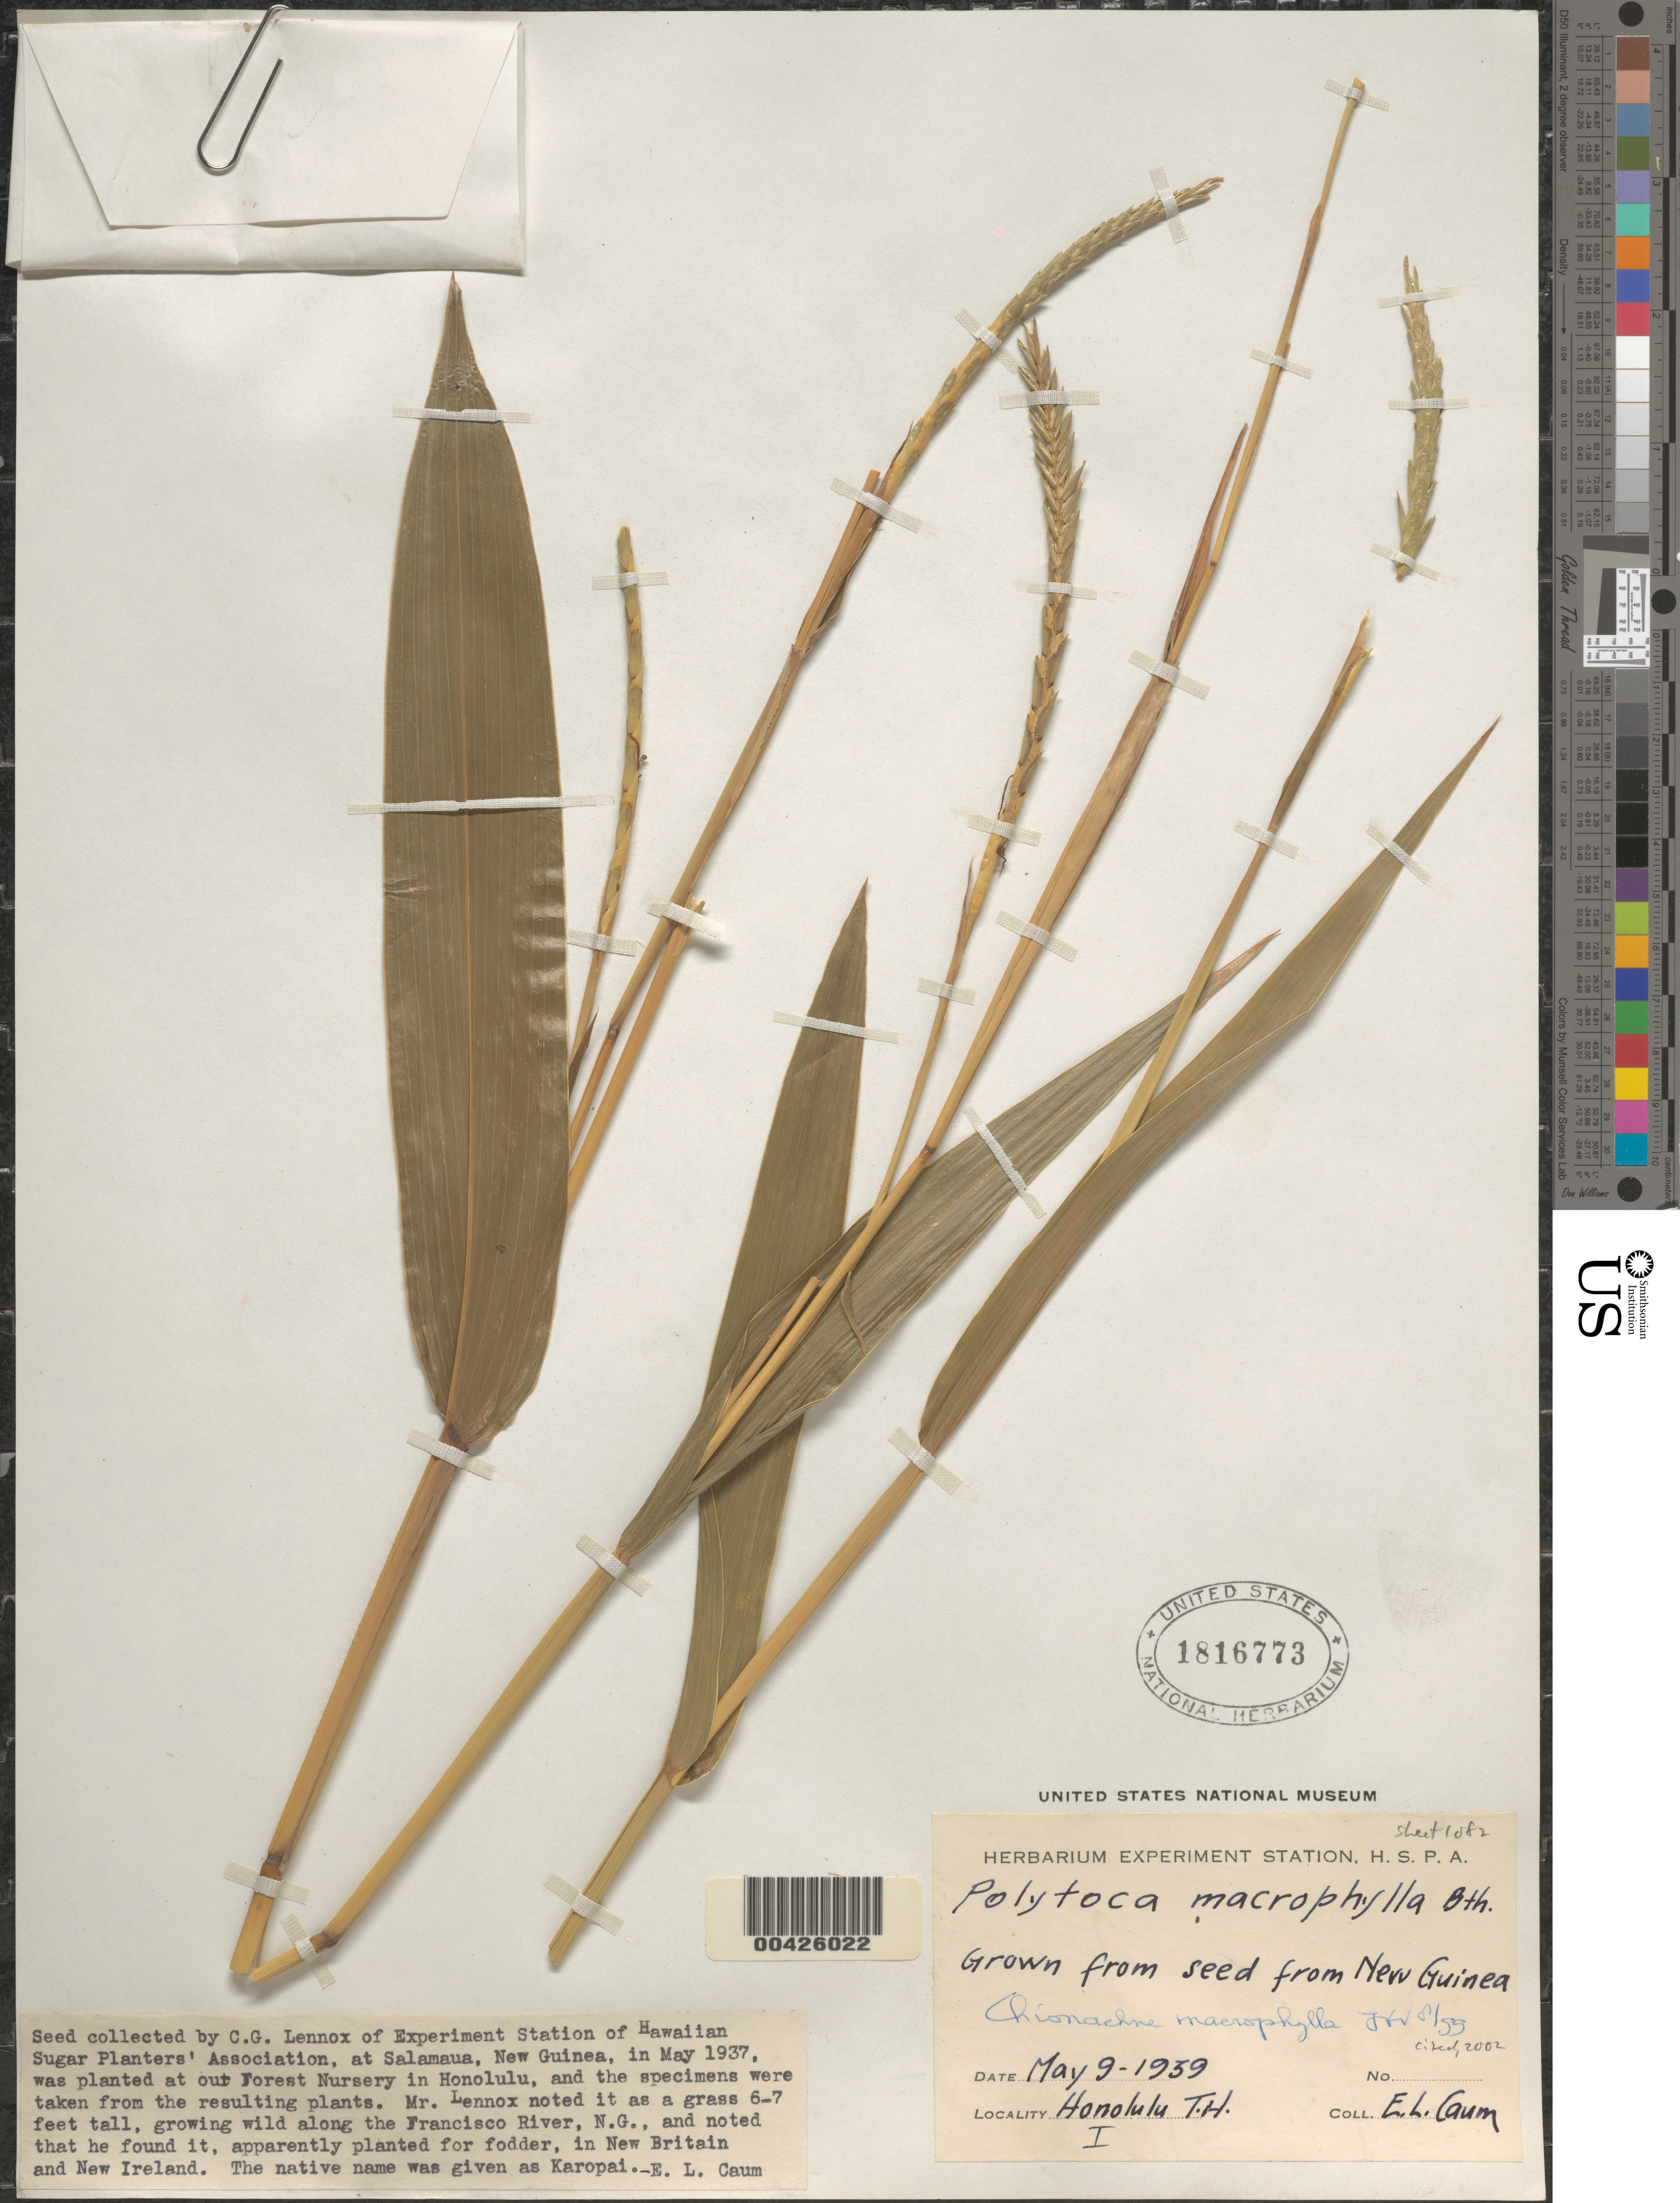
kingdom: Plantae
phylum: Tracheophyta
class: Liliopsida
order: Poales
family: Poaceae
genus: Polytoca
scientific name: Polytoca macrophylla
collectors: E. L. Caum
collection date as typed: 9 May 1939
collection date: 1939-05-09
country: United States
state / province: Hawaii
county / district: Honolulu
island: Oahu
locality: Honolulu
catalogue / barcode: US 1816773